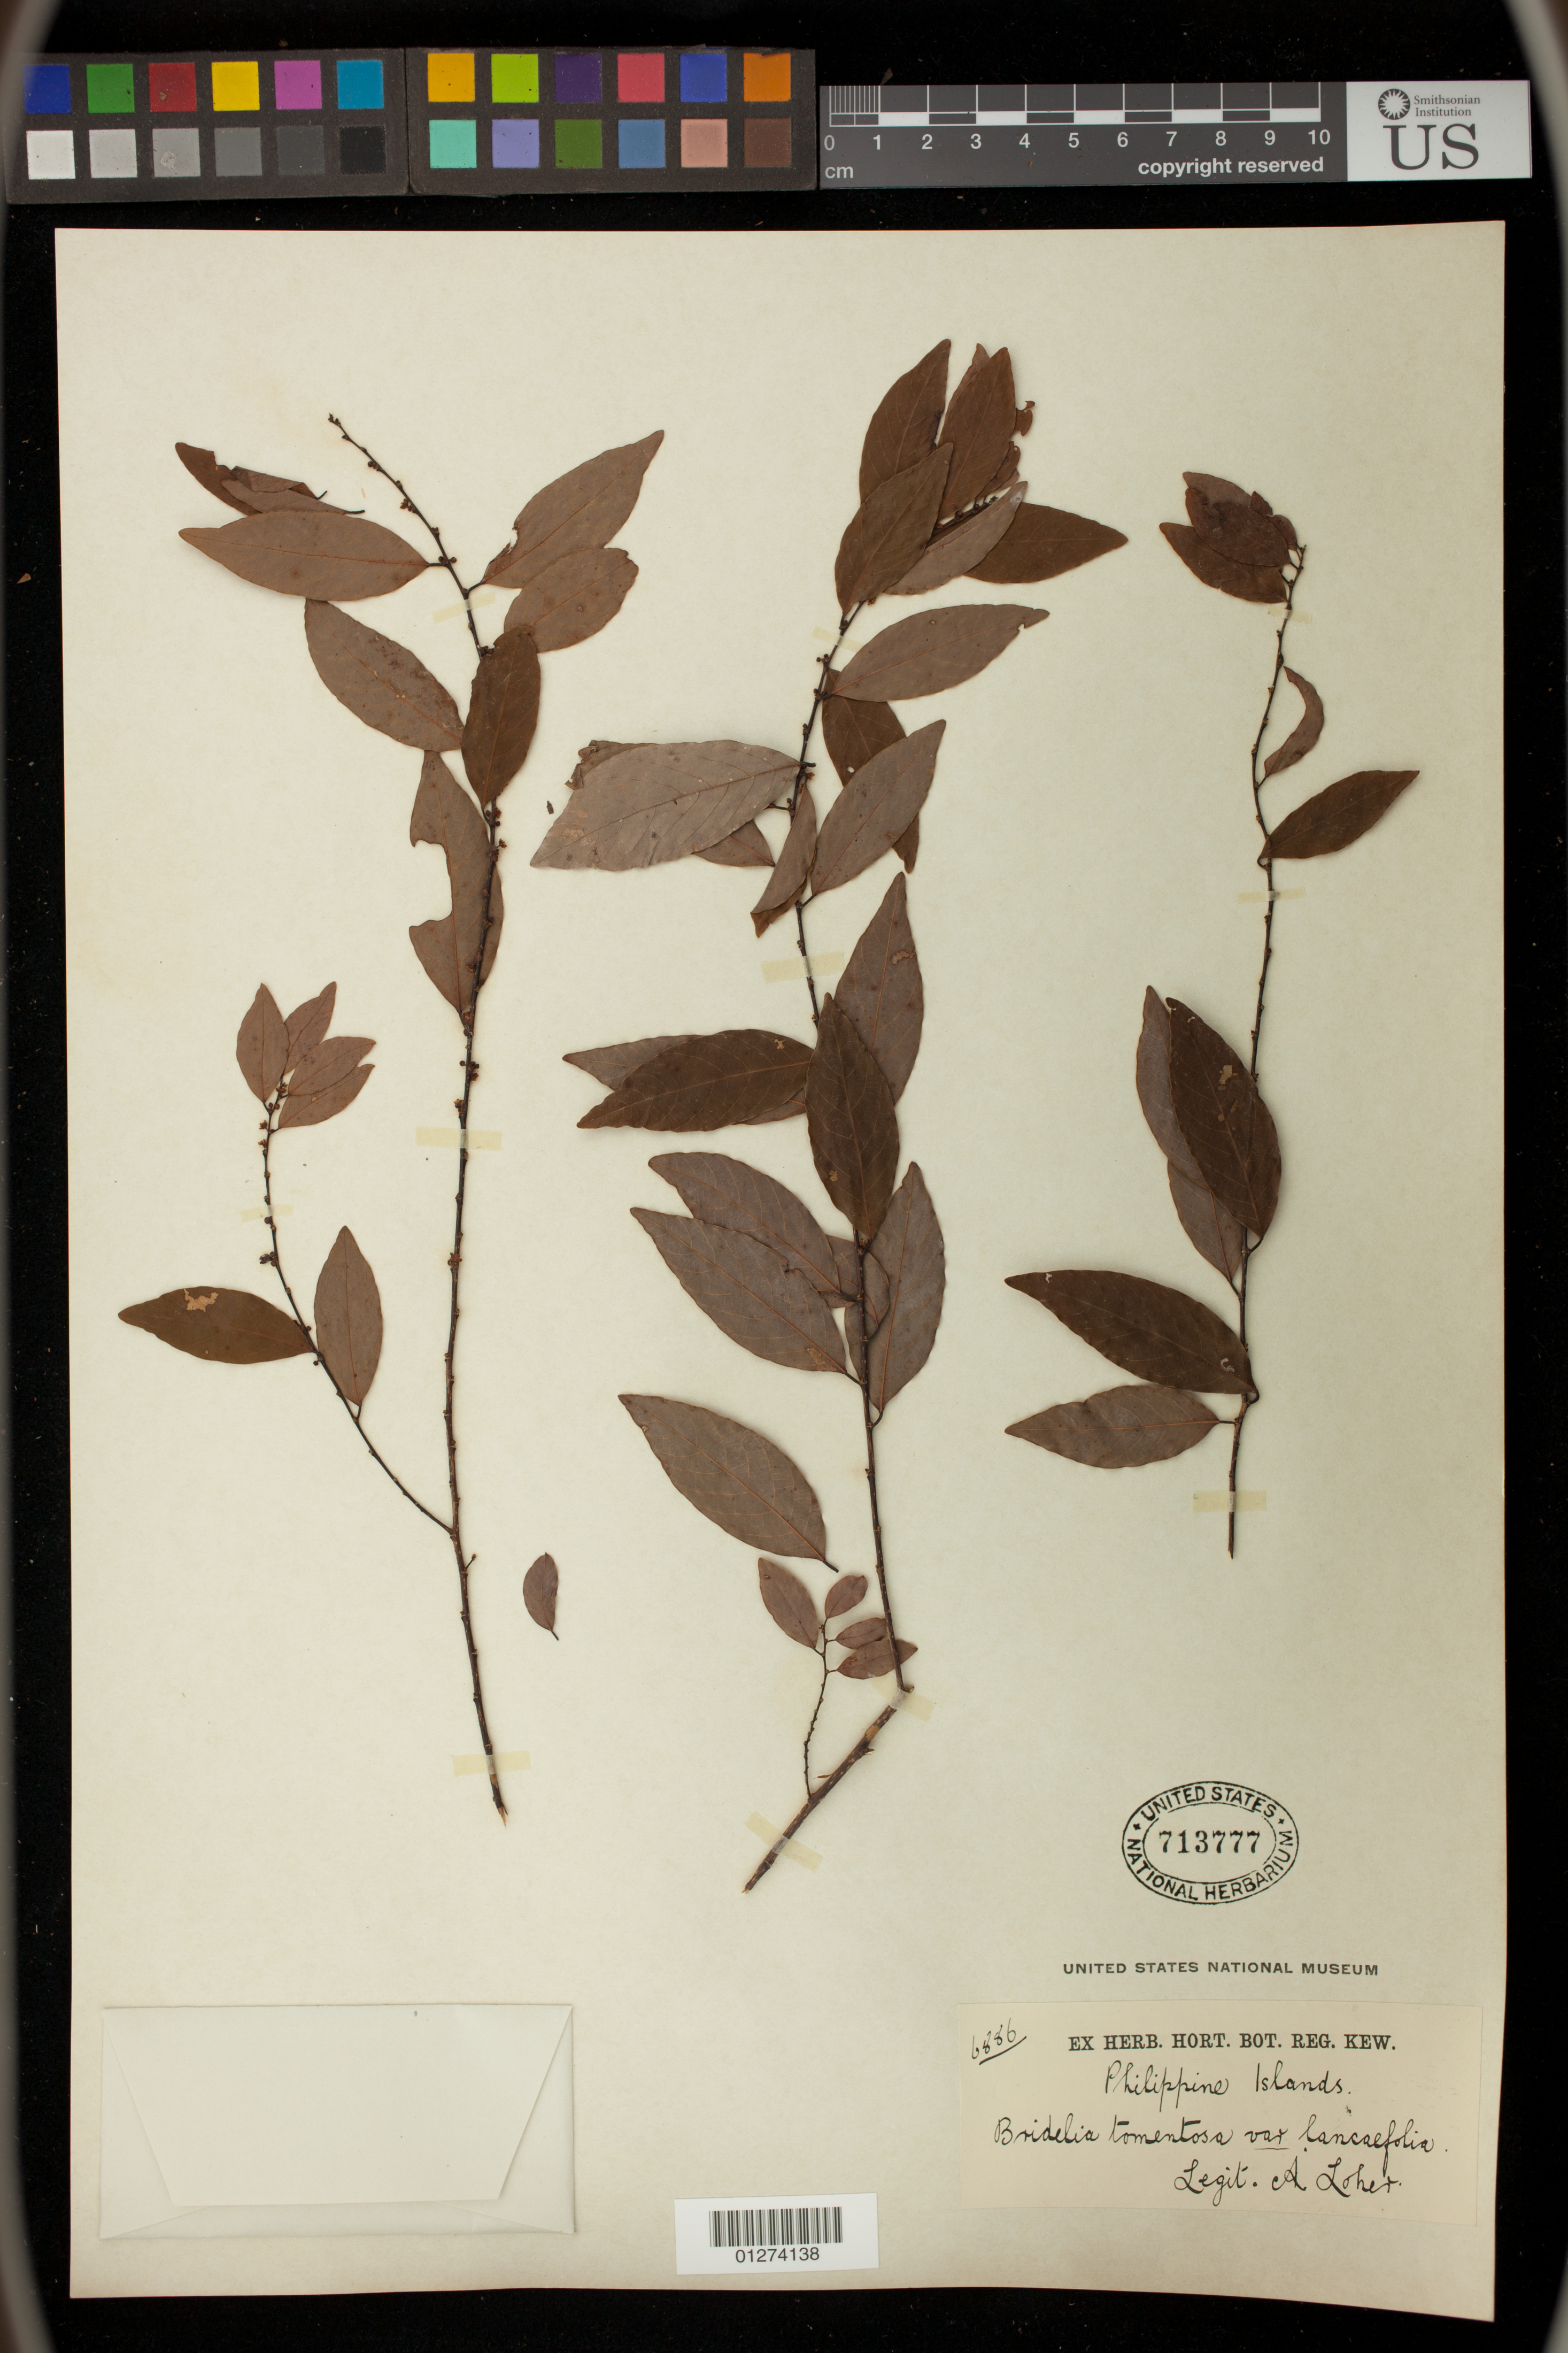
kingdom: Plantae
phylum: Tracheophyta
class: Magnoliopsida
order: Malpighiales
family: Phyllanthaceae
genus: Bridelia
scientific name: Bridelia tomentosa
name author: Blume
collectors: A. Loher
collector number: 6886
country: Philippines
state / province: Central Luzon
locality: Mariveles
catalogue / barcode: US 713777